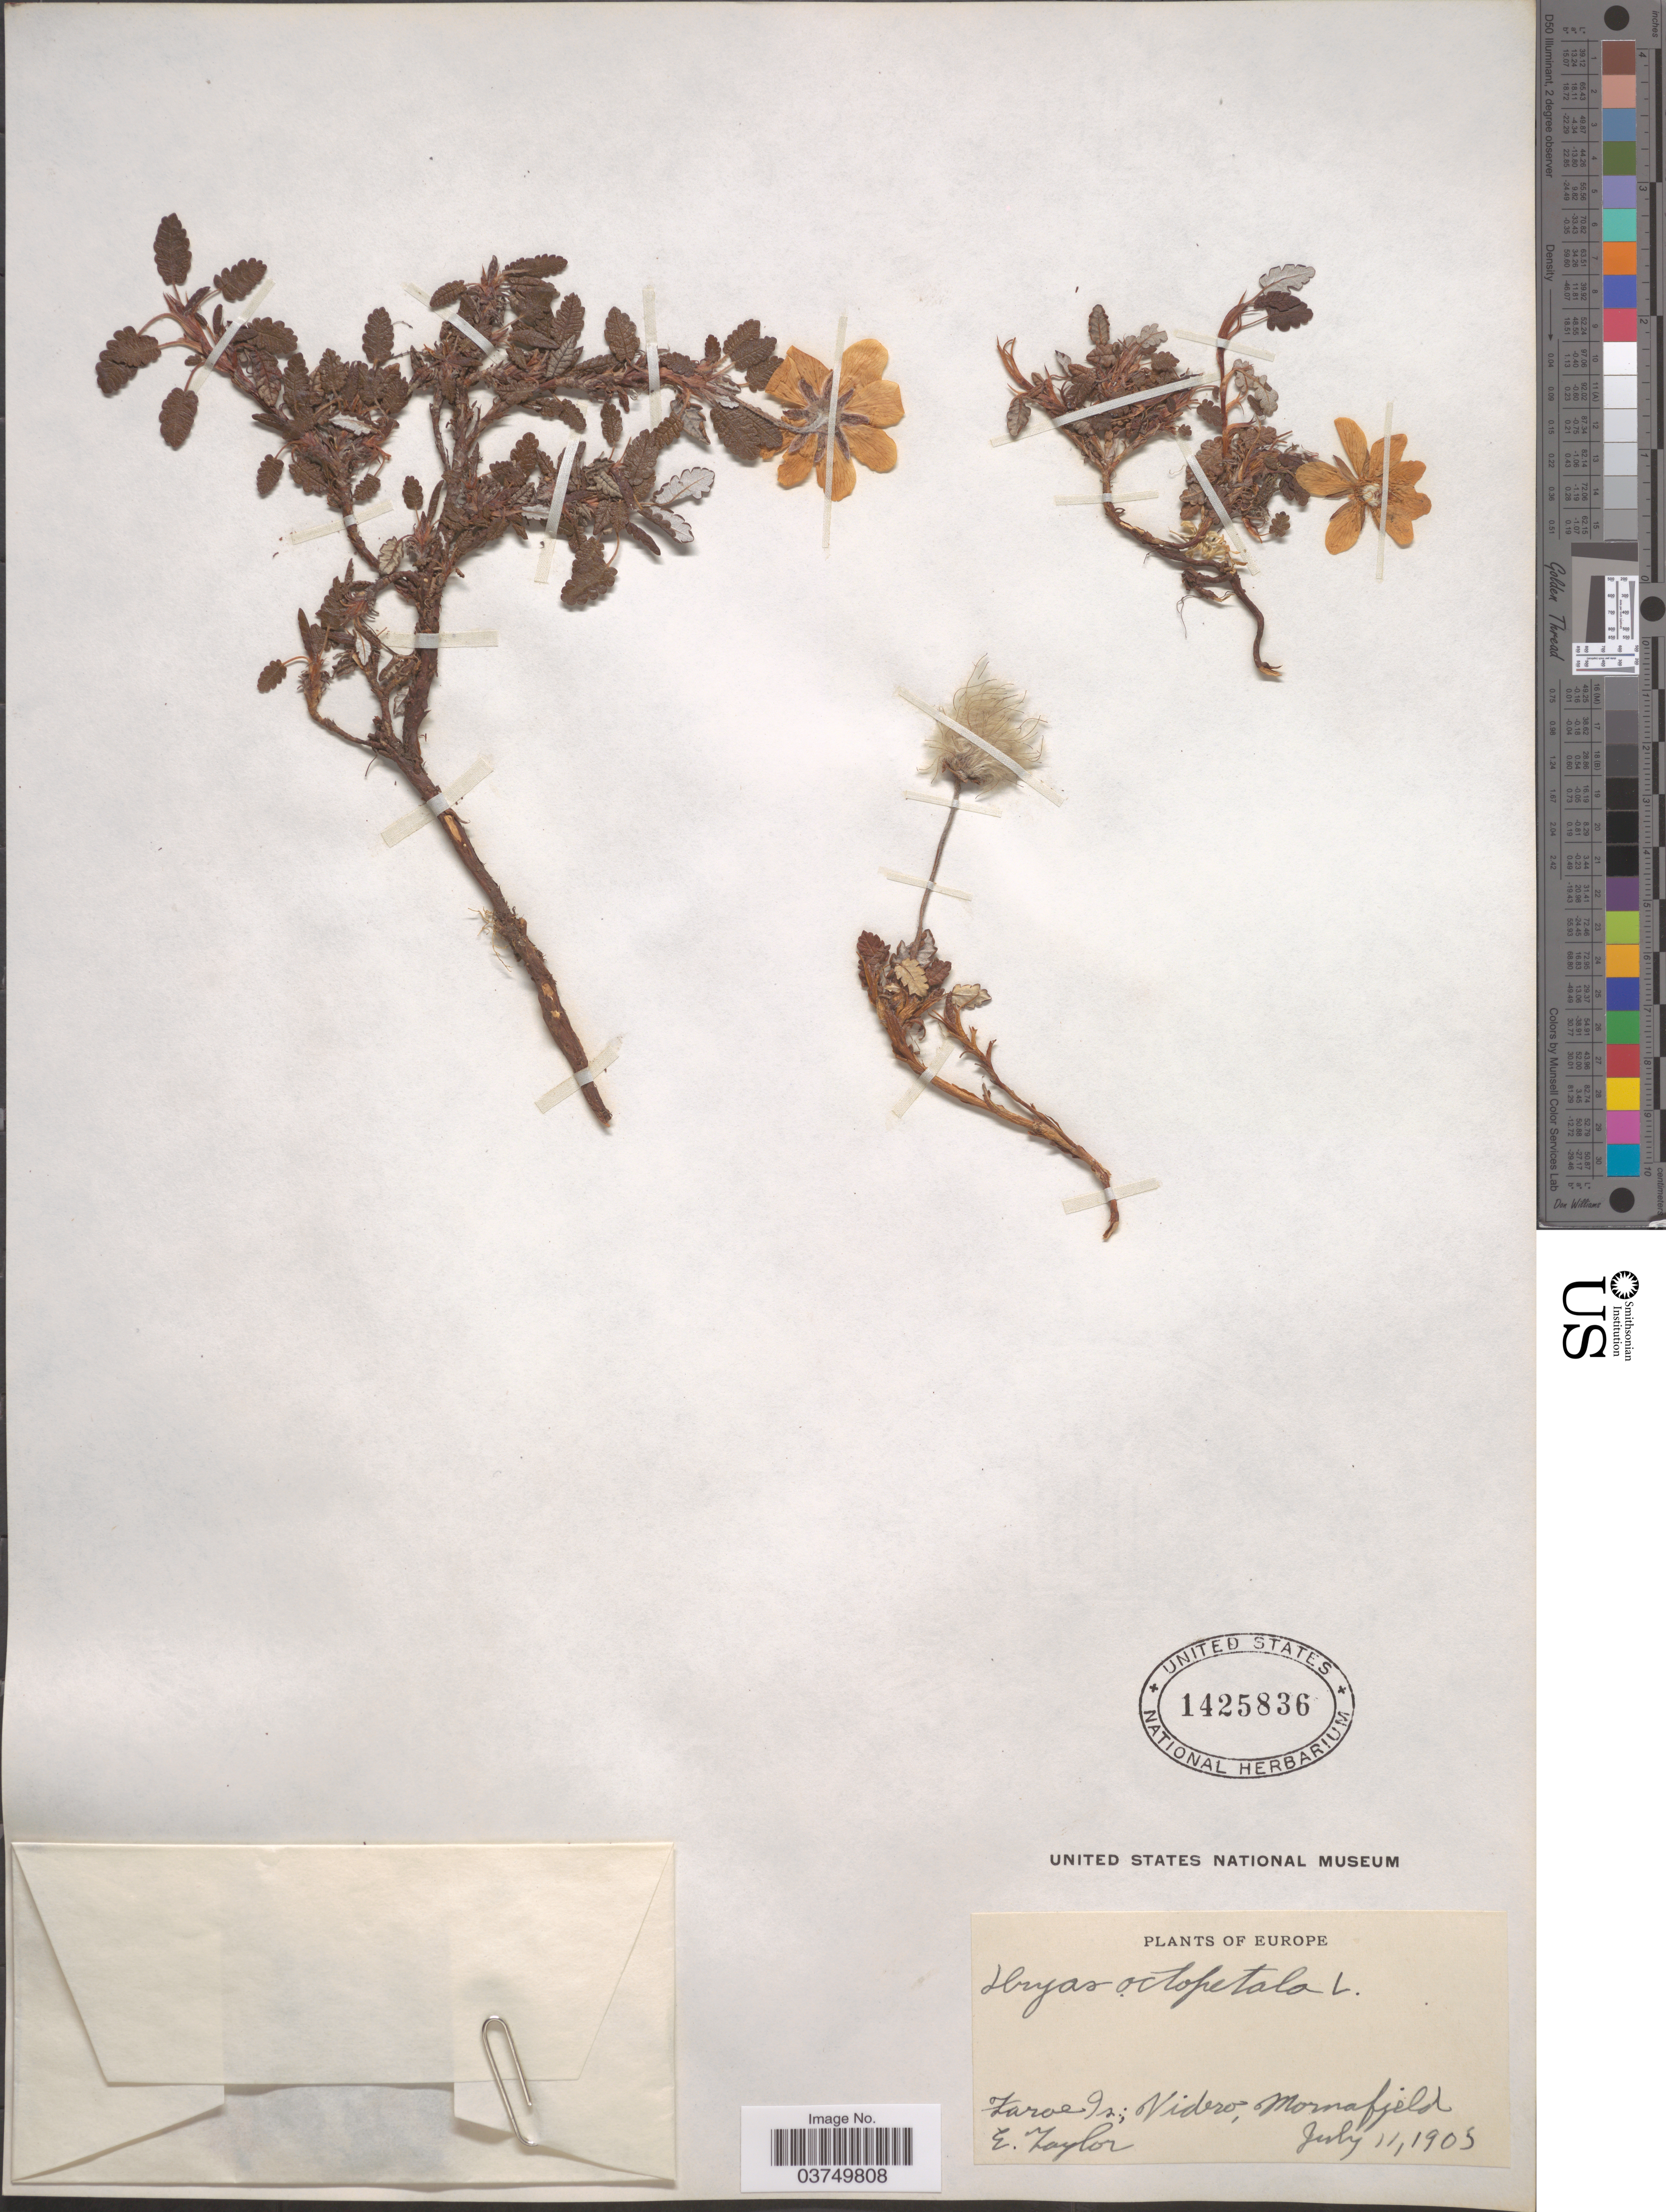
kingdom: Plantae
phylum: Tracheophyta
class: Magnoliopsida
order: Rosales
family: Rosaceae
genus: Dryas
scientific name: Dryas octopetala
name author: L.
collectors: E. Taylor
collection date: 1905-07-11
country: Faroe Islands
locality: Europe. Faroe Is.; Videro, Mornafjeld.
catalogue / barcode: US 1425836